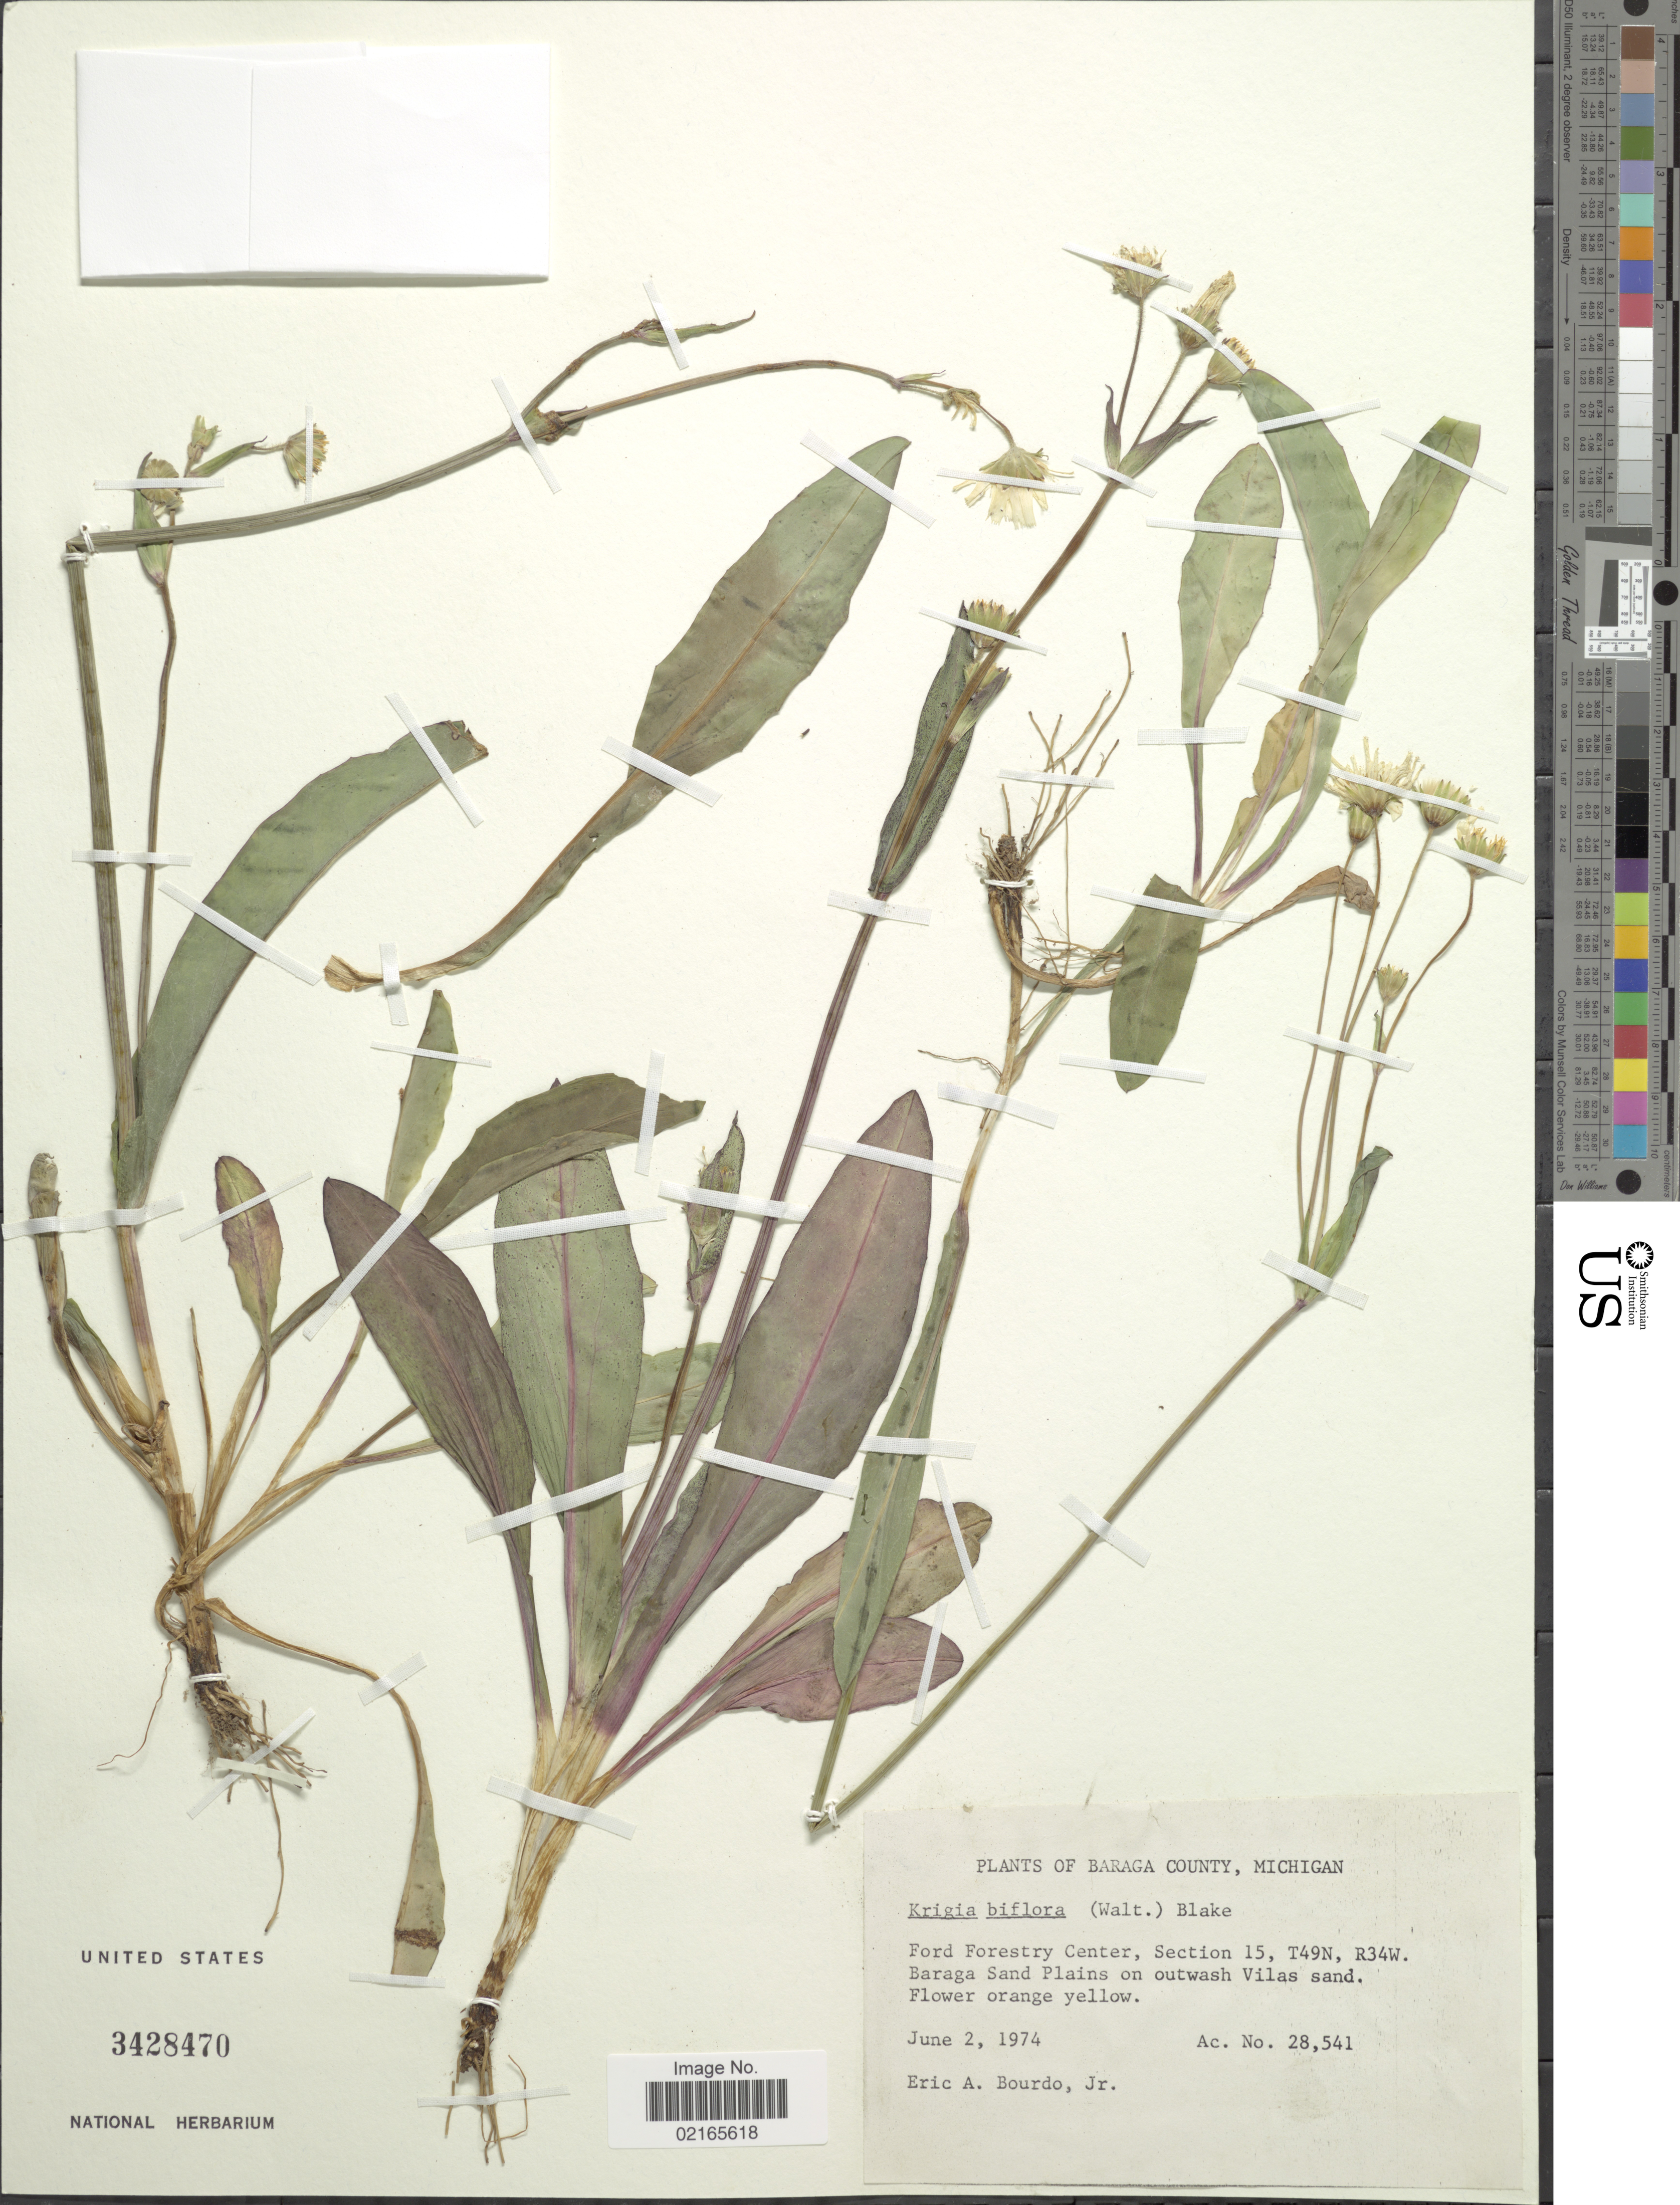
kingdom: Plantae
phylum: Tracheophyta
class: Magnoliopsida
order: Asterales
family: Asteraceae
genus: Krigia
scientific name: Krigia biflora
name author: (Walter) S.F. Blake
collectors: E. Bourdo Jr.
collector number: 28541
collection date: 1974-06-02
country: United States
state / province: Michigan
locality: Baraga County, Ford Forestry Center, Section 15, T49N, R34W, Baraga Sand Plains on outwash Villas sand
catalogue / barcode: US 3428470